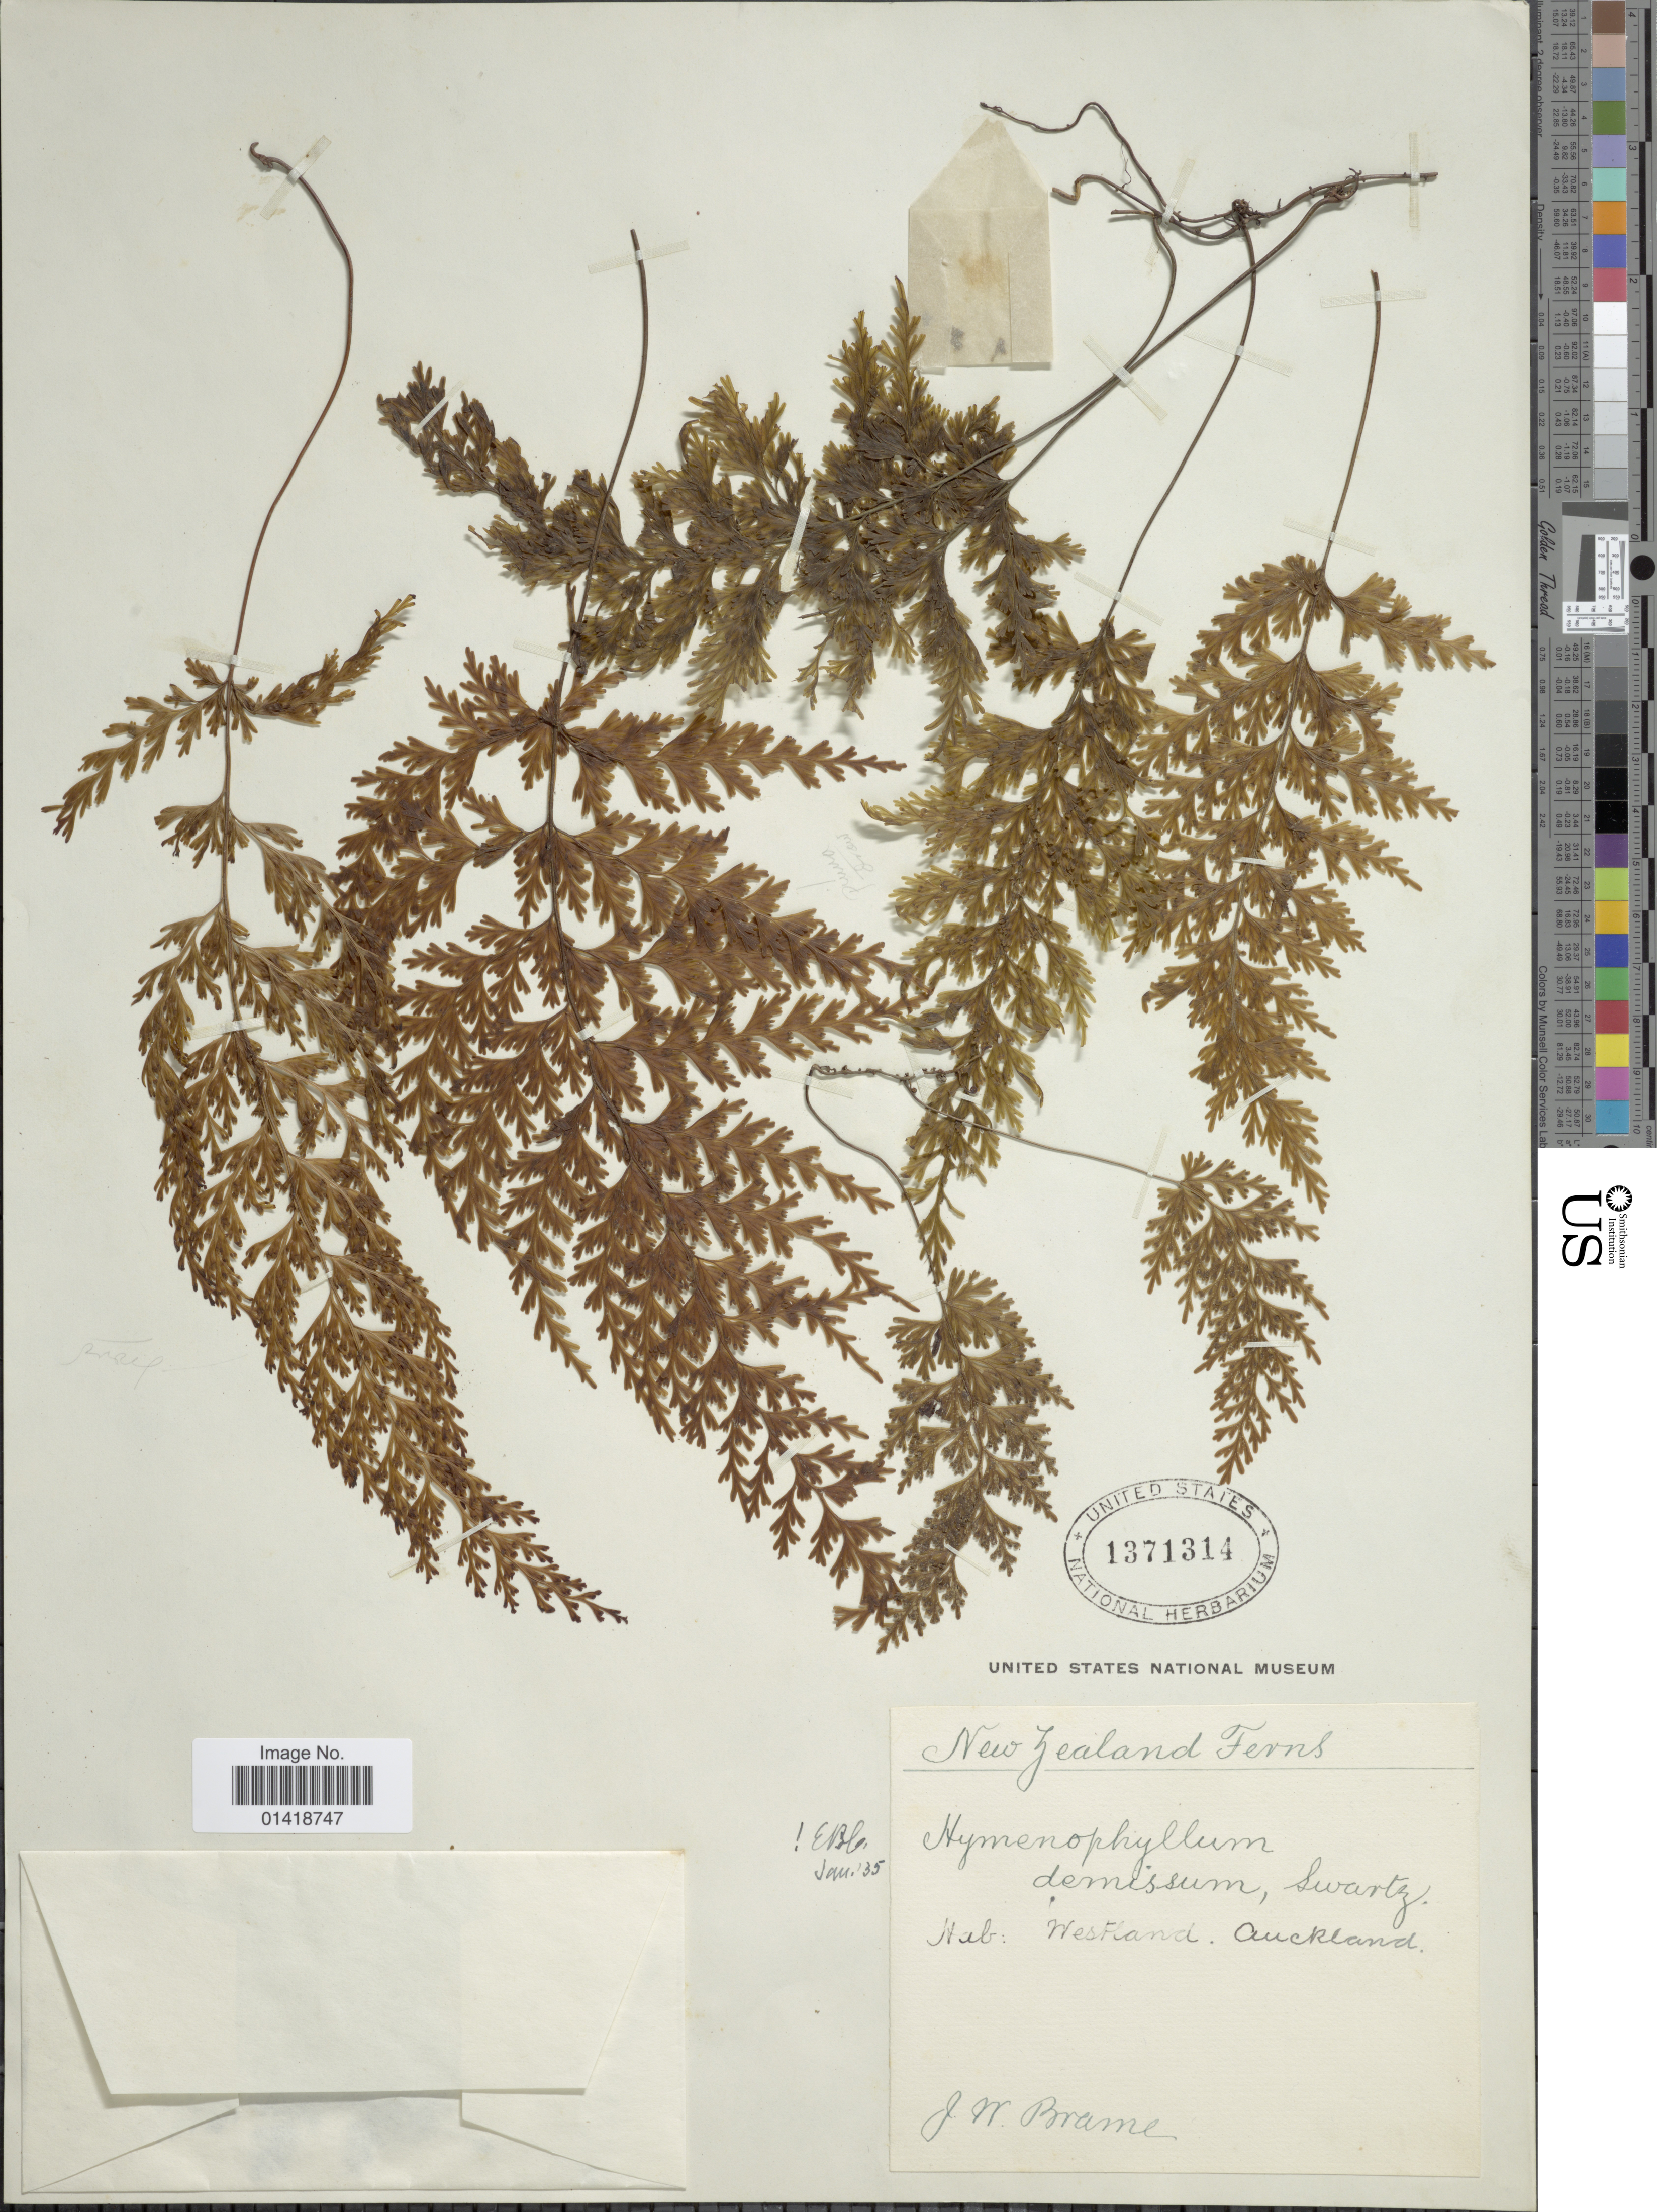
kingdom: Plantae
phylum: Tracheophyta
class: Polypodiopsida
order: Hymenophyllales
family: Hymenophyllaceae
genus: Hymenophyllum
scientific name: Hymenophyllum demissum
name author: Sw.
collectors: J. Brame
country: New Zealand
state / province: Auckland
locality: Westland. Auckland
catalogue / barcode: US 1371314